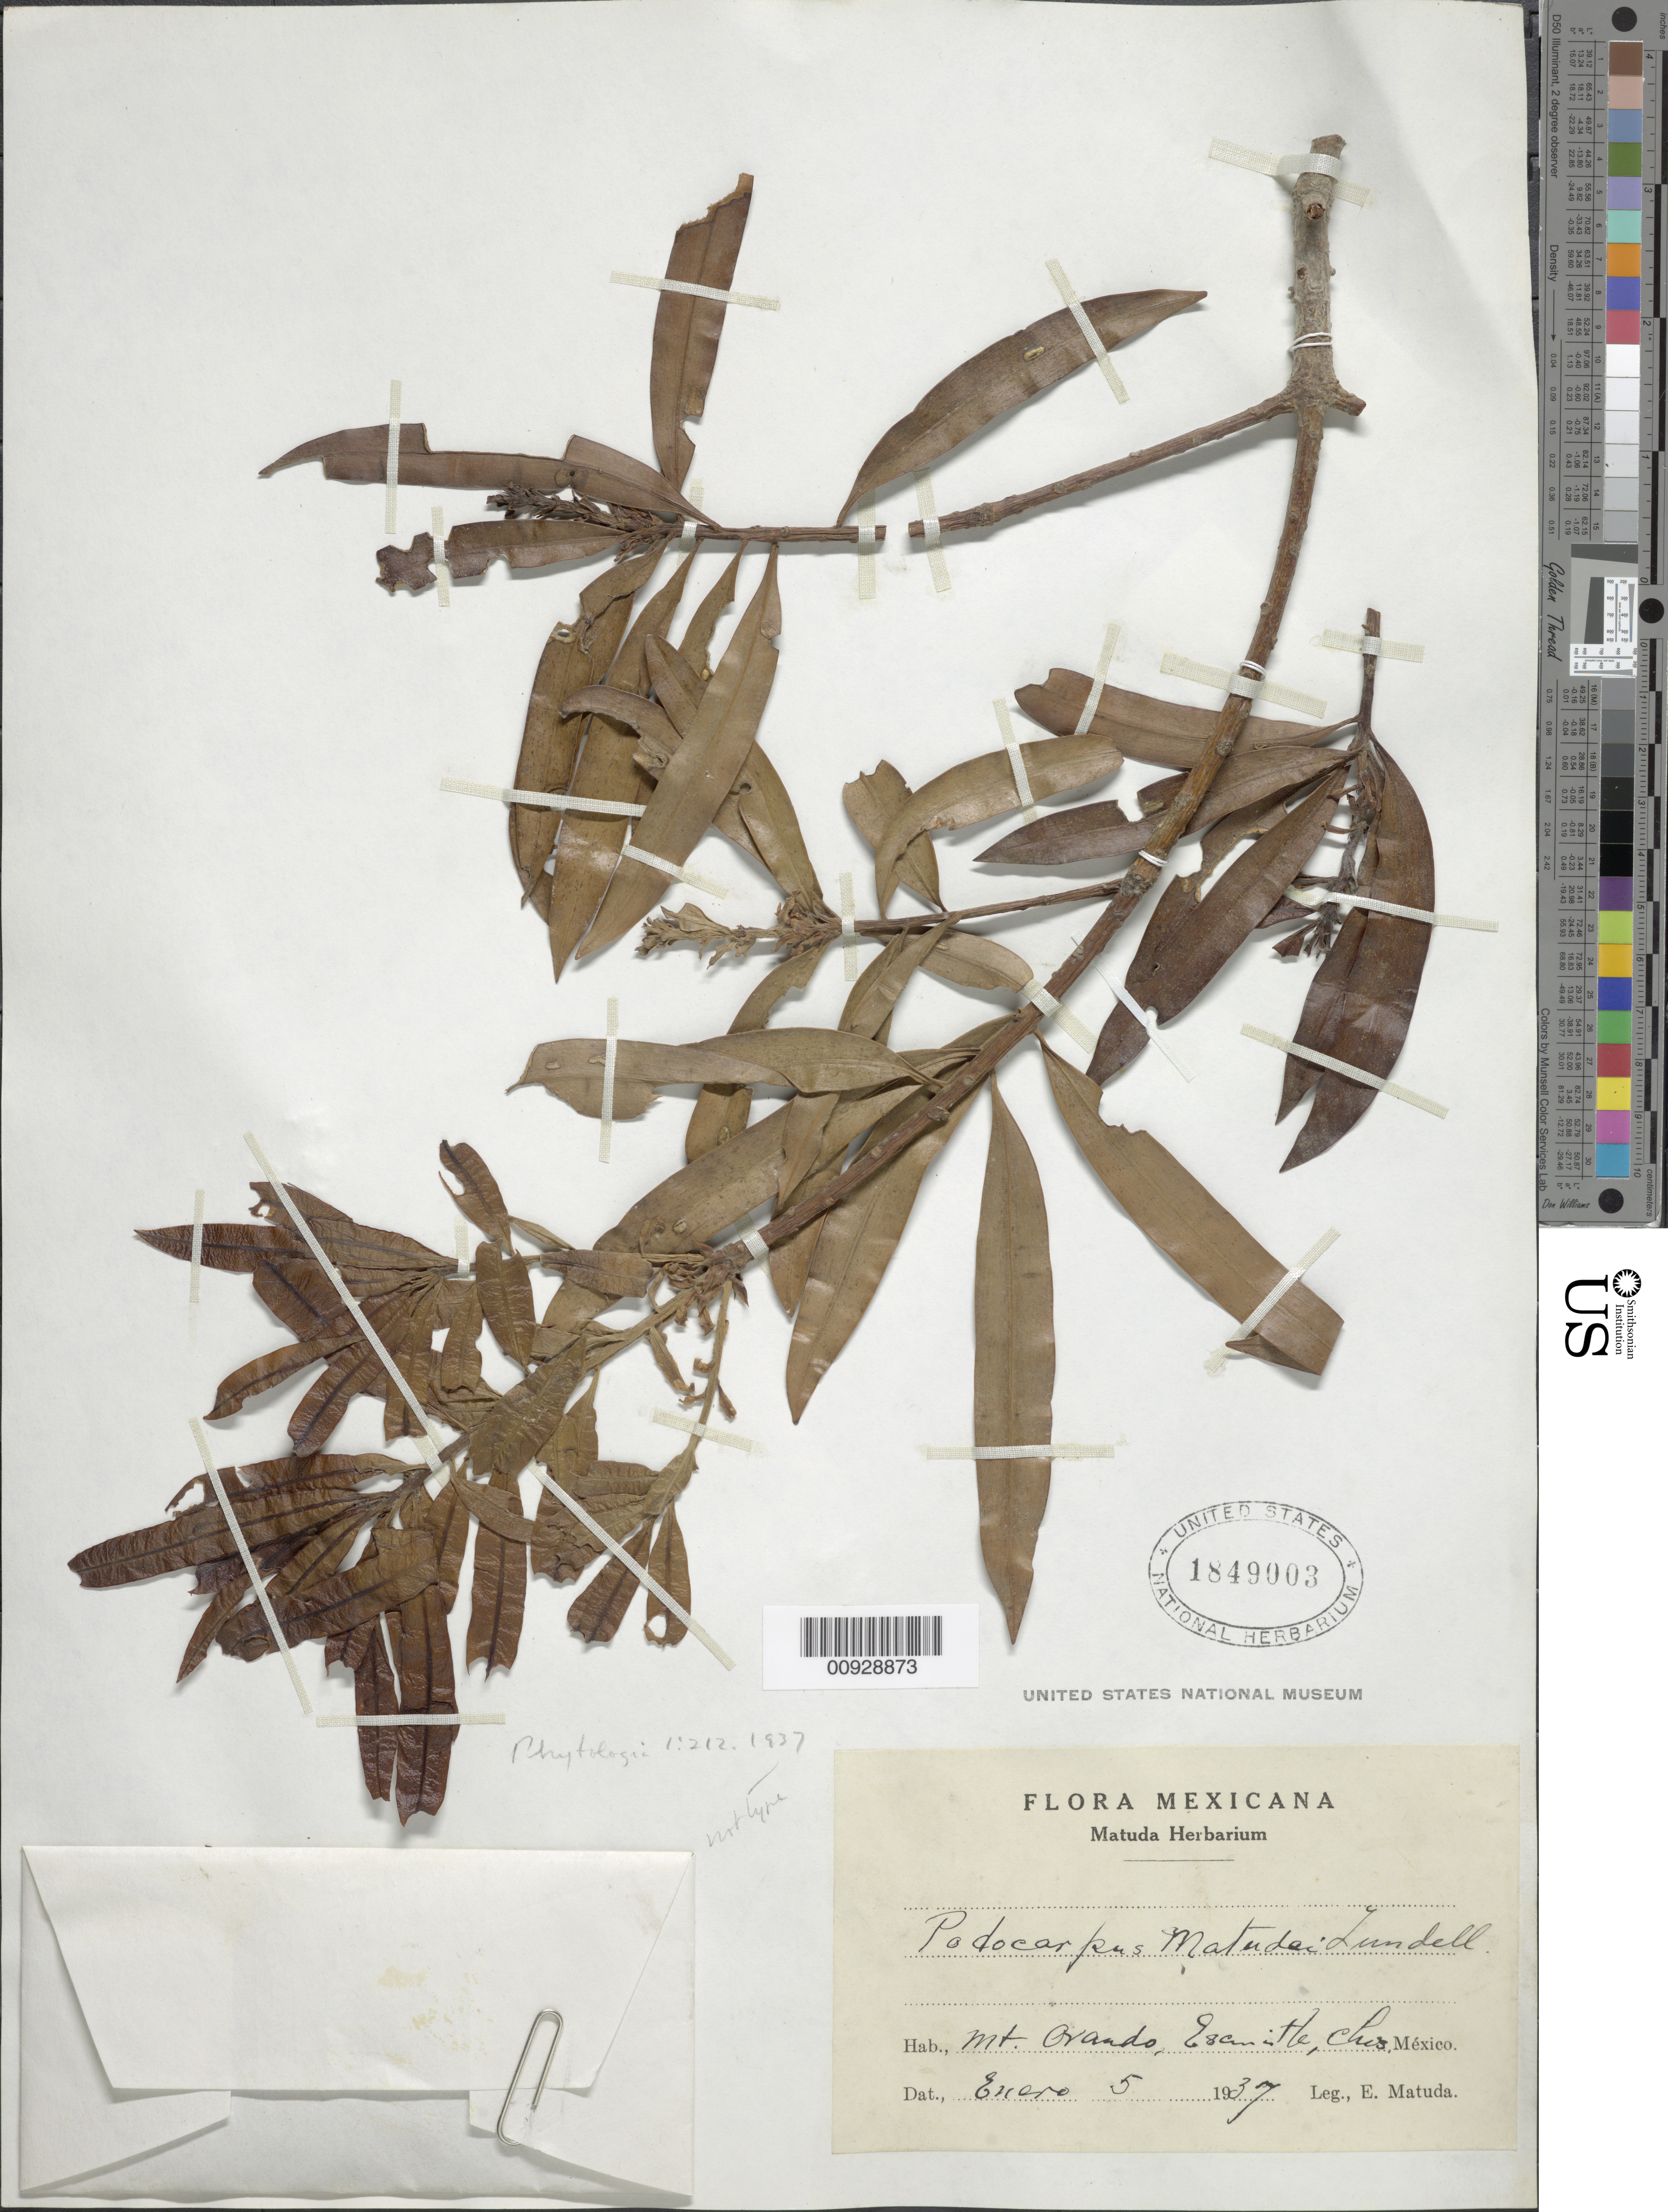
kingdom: Plantae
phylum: Tracheophyta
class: Pinopsida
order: Pinales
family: Podocarpaceae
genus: Podocarpus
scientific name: Podocarpus reichei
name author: J. Buchholz & N.E. Gray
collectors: E. Matuda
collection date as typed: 05 Jan 1937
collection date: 1937-01-05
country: Mexico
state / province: Chiapas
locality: Mt. Ovando, Escuintla.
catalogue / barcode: US 1849003